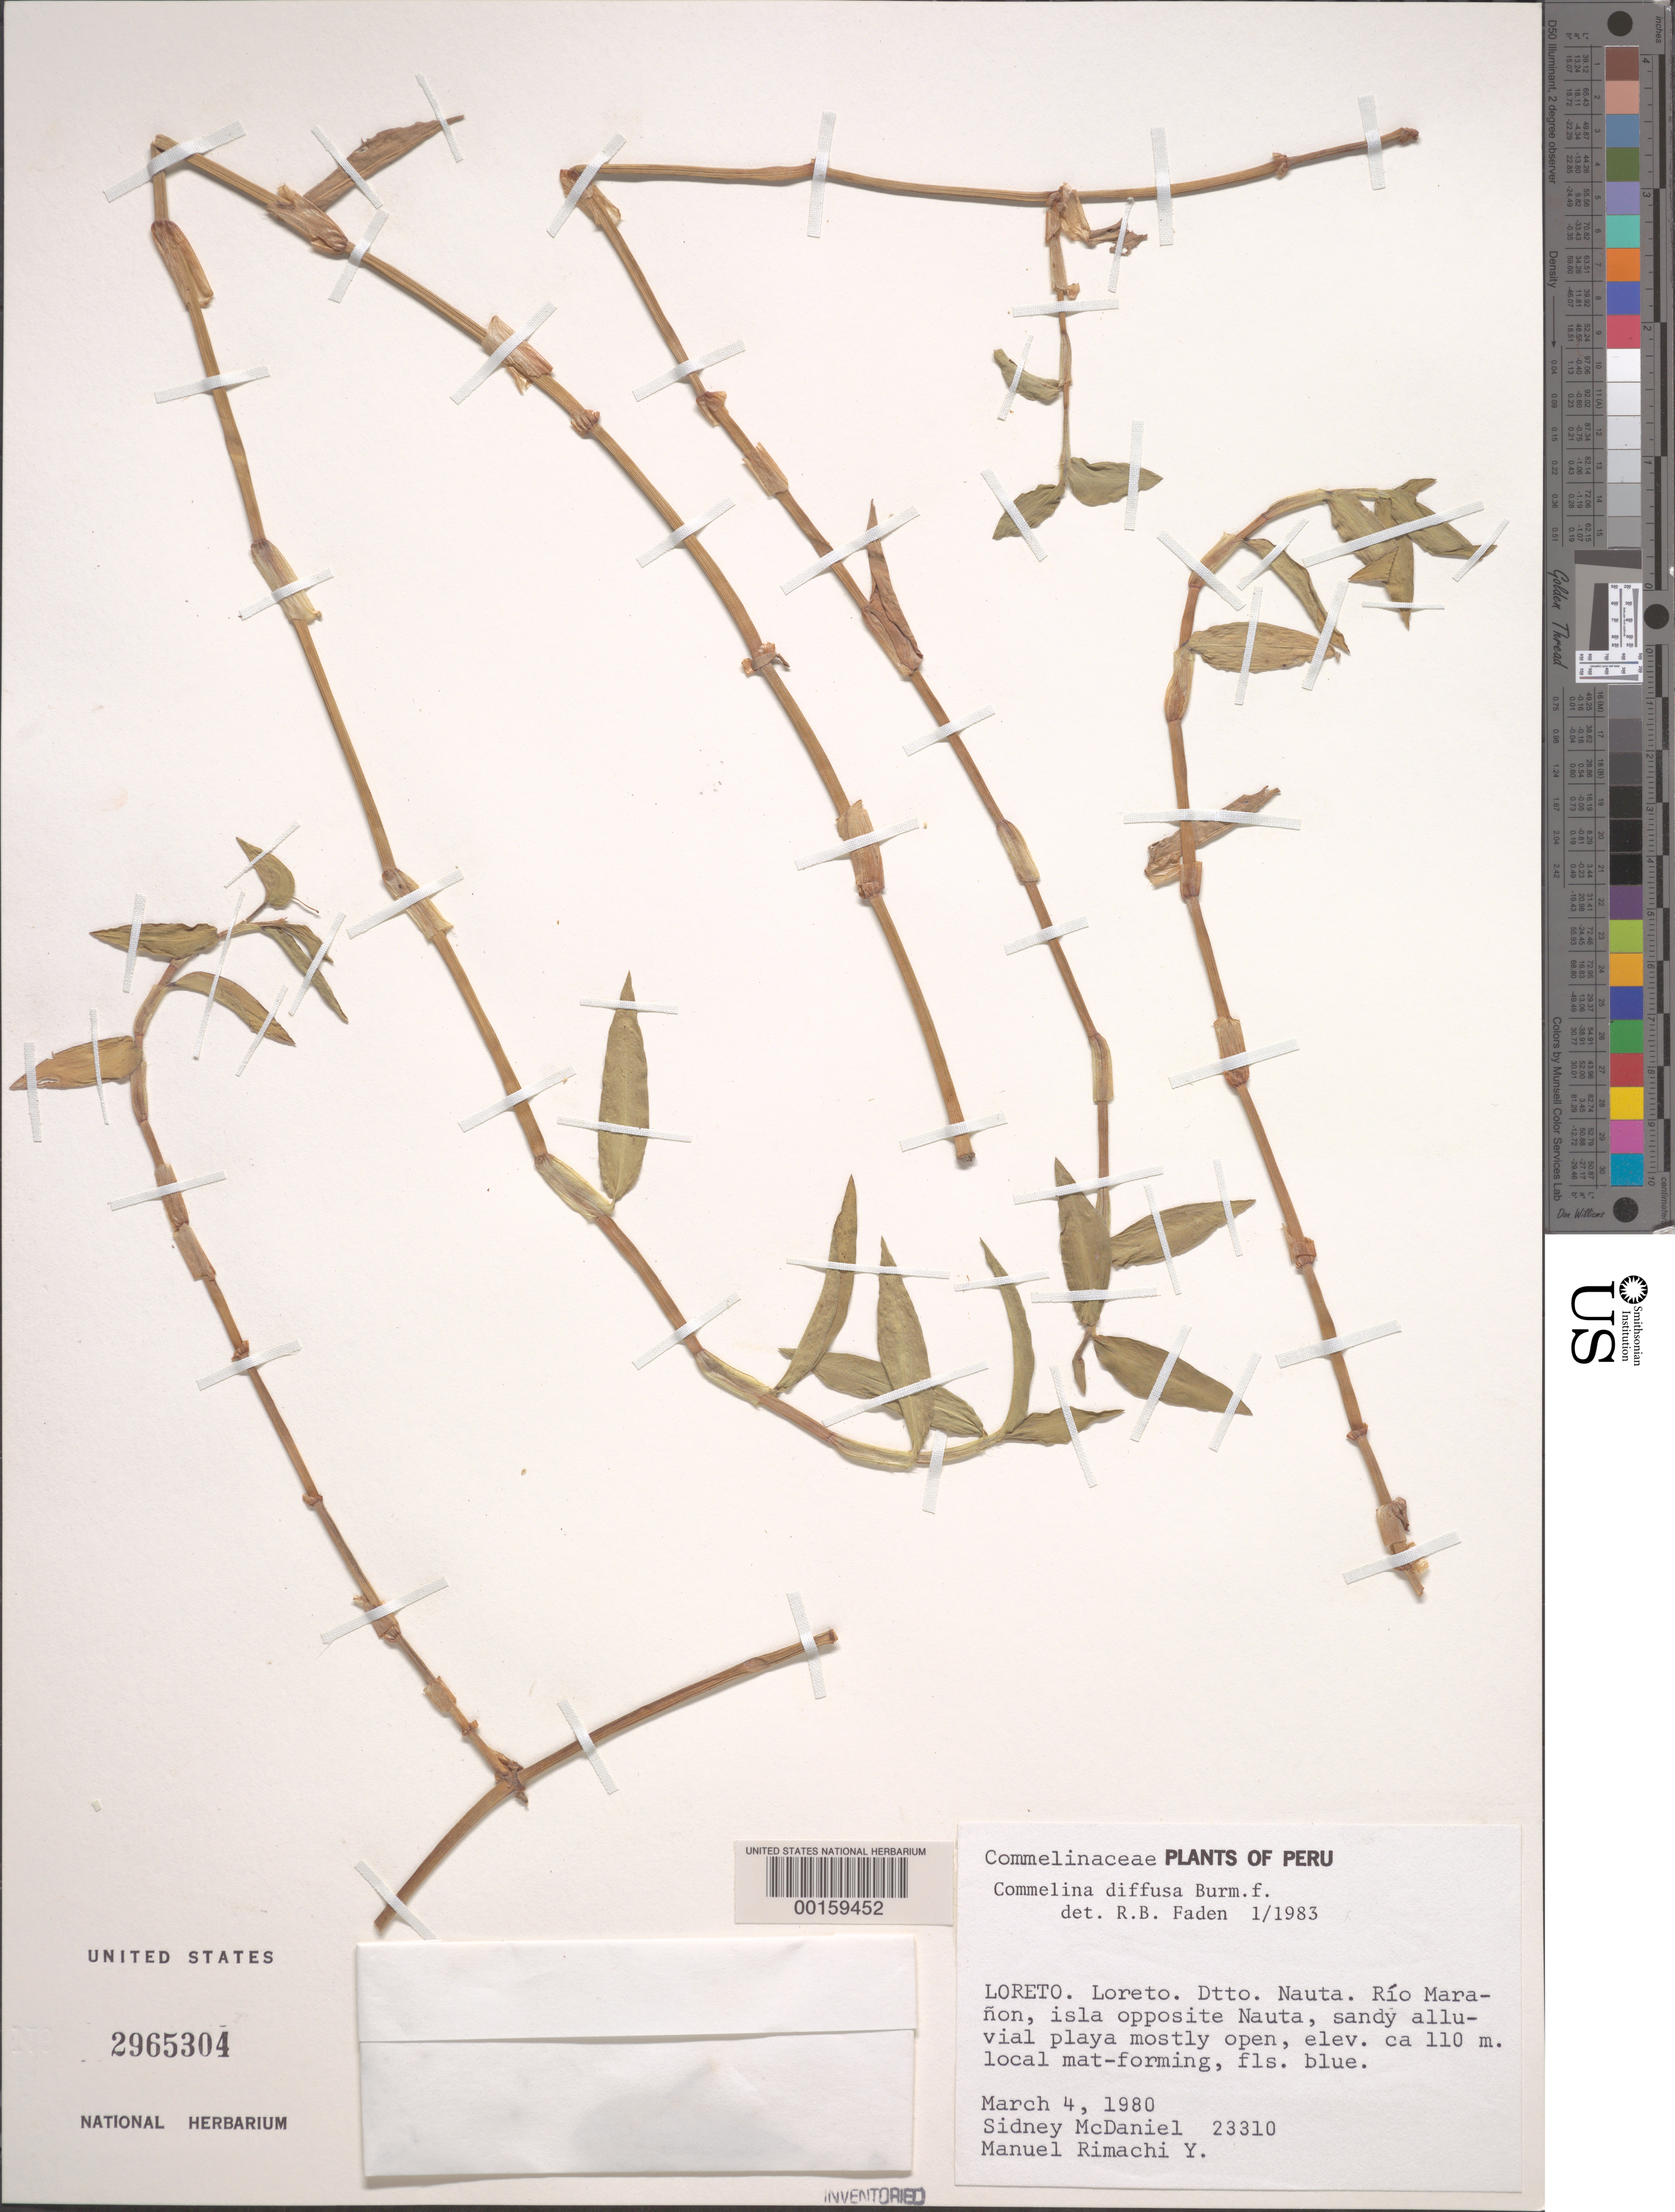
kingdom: Plantae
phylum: Tracheophyta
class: Liliopsida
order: Commelinales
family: Commelinaceae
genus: Commelina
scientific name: Commelina diffusa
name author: Burm. f.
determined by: Faden, Robert B., (US), Smithsonian Institution - National Museum of Natural History (UNITED STATES)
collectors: S. T. McDaniel & M. Rimachi Y.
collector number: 23310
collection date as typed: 04 Mar 1980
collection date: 1980-03-04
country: Peru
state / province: Loreto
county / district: Loreto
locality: Nauta on rio maranon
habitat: Open, sandy, alluvial playa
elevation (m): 110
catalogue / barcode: US 2965304